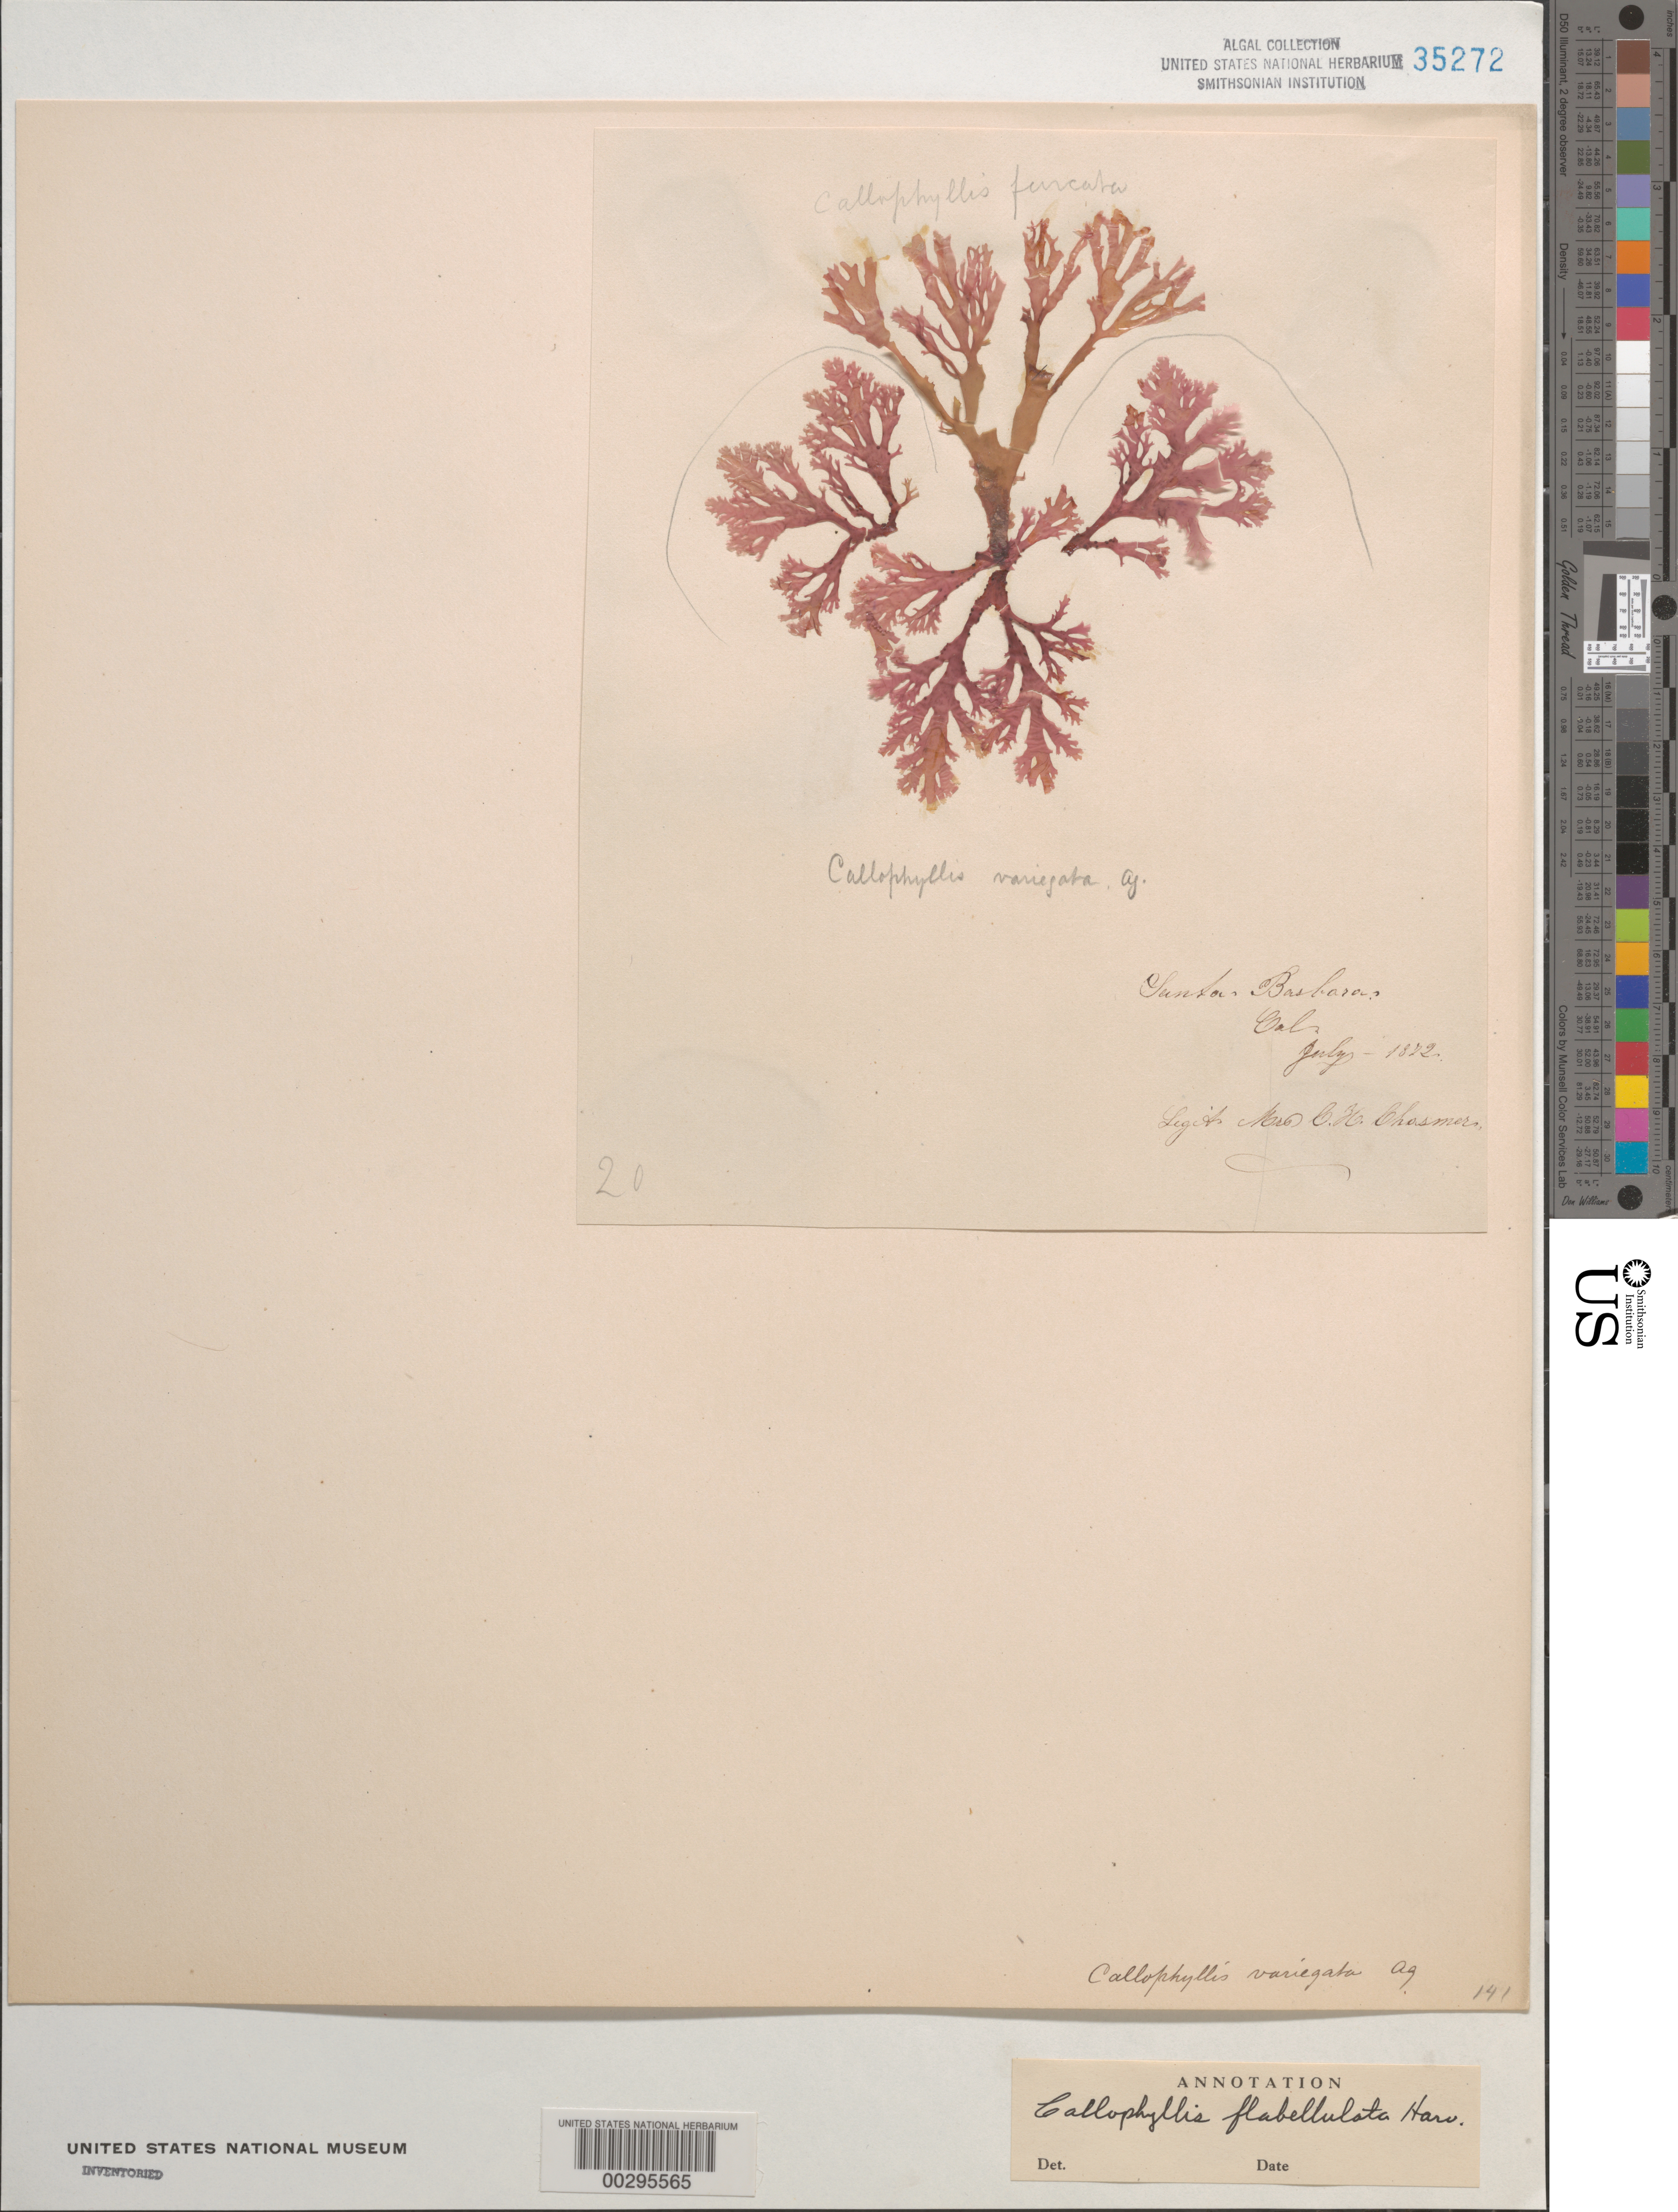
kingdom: Plantae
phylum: Rhodophyta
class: Florideophyceae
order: Gigartinales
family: Kallymeniaceae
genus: Callophyllis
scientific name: Callophyllis flabellulata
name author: Harv.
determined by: Dawson, E. Y.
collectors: C. Chasmer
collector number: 20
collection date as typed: Jul 1872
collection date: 1872-07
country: United States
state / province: California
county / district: Santa Barbara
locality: Santa Barbara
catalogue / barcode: US 35272